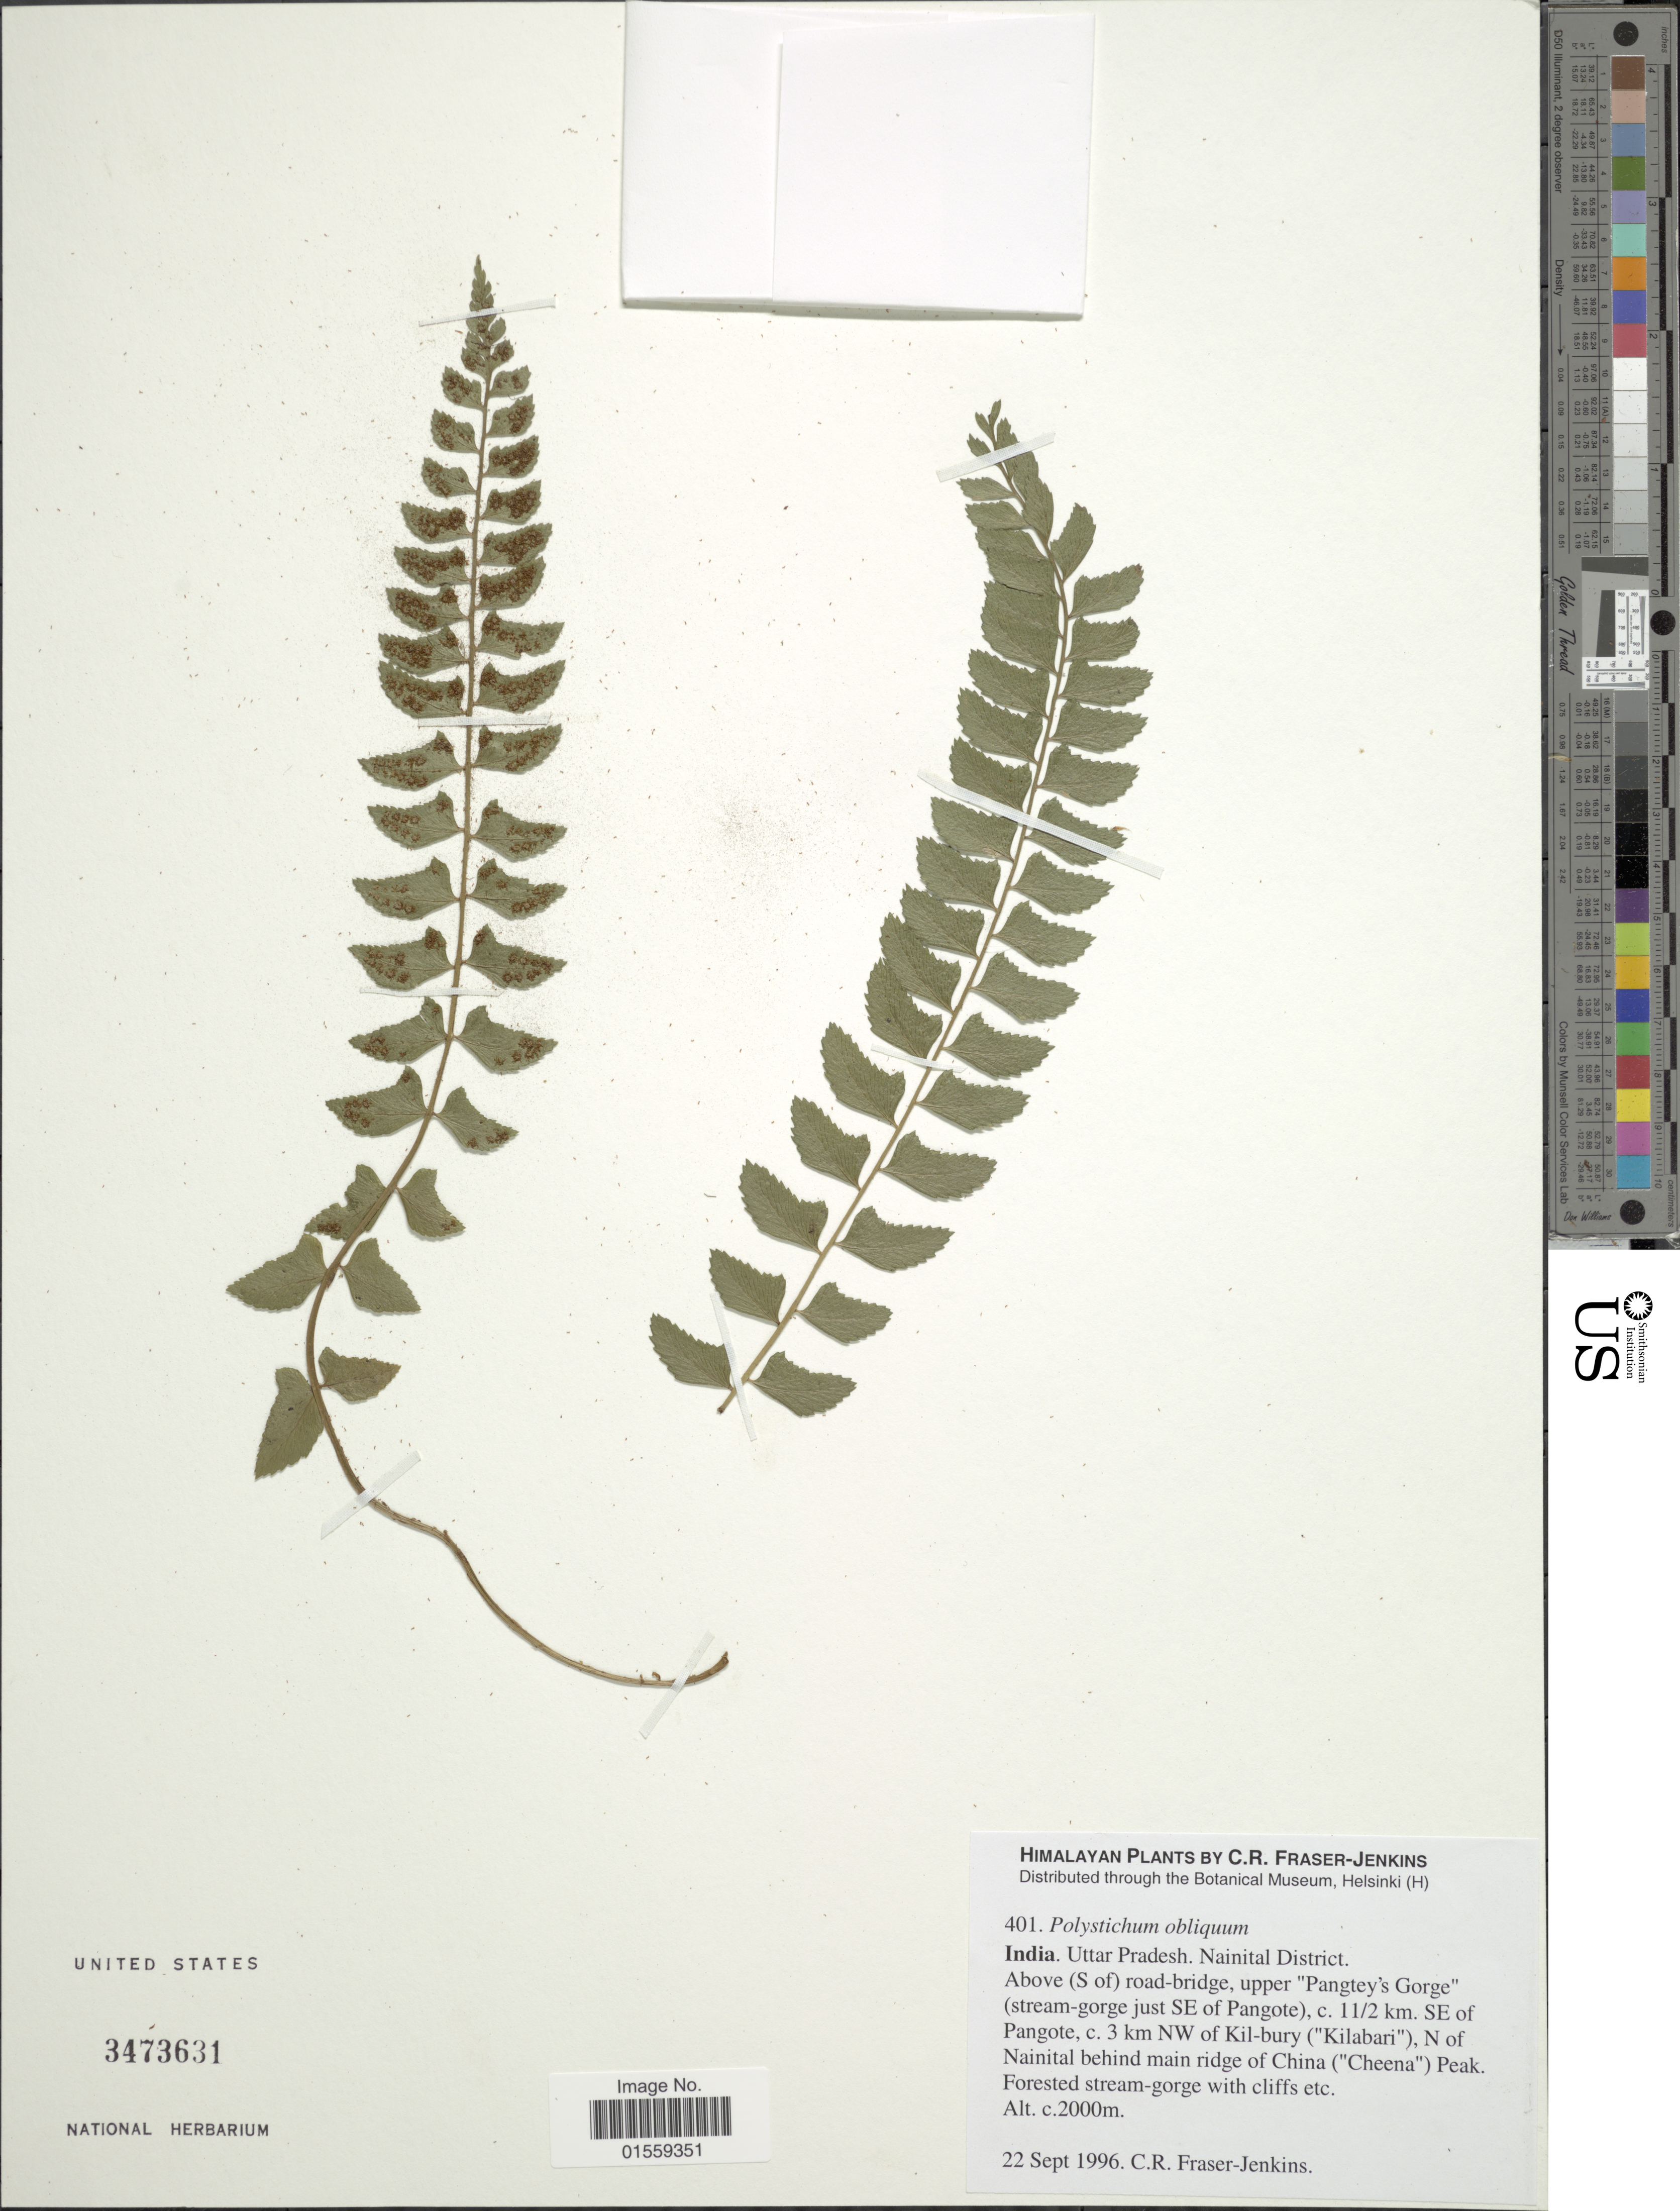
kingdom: Plantae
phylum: Tracheophyta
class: Polypodiopsida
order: Polypodiales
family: Dryopteridaceae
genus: Polystichum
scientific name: Polystichum obliquum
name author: (D. Don) T. Moore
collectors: C. R. Fraser-Jenkins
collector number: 401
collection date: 1996-09-22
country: India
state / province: Uttar Pradesh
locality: Nainital District, above (S of) road-bridge, upper "Pangtey's Gorge" (stream-gorge just SE of Pangote), c. 11/2 km. SE of Pangote, c. 3 km NW of Kil-bury ("Kilabari"), N of Nainital behind main ridge of China ("Cheena") Peak, Forested stream-gorge with cliffs etc.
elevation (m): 2000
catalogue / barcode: US 3473631